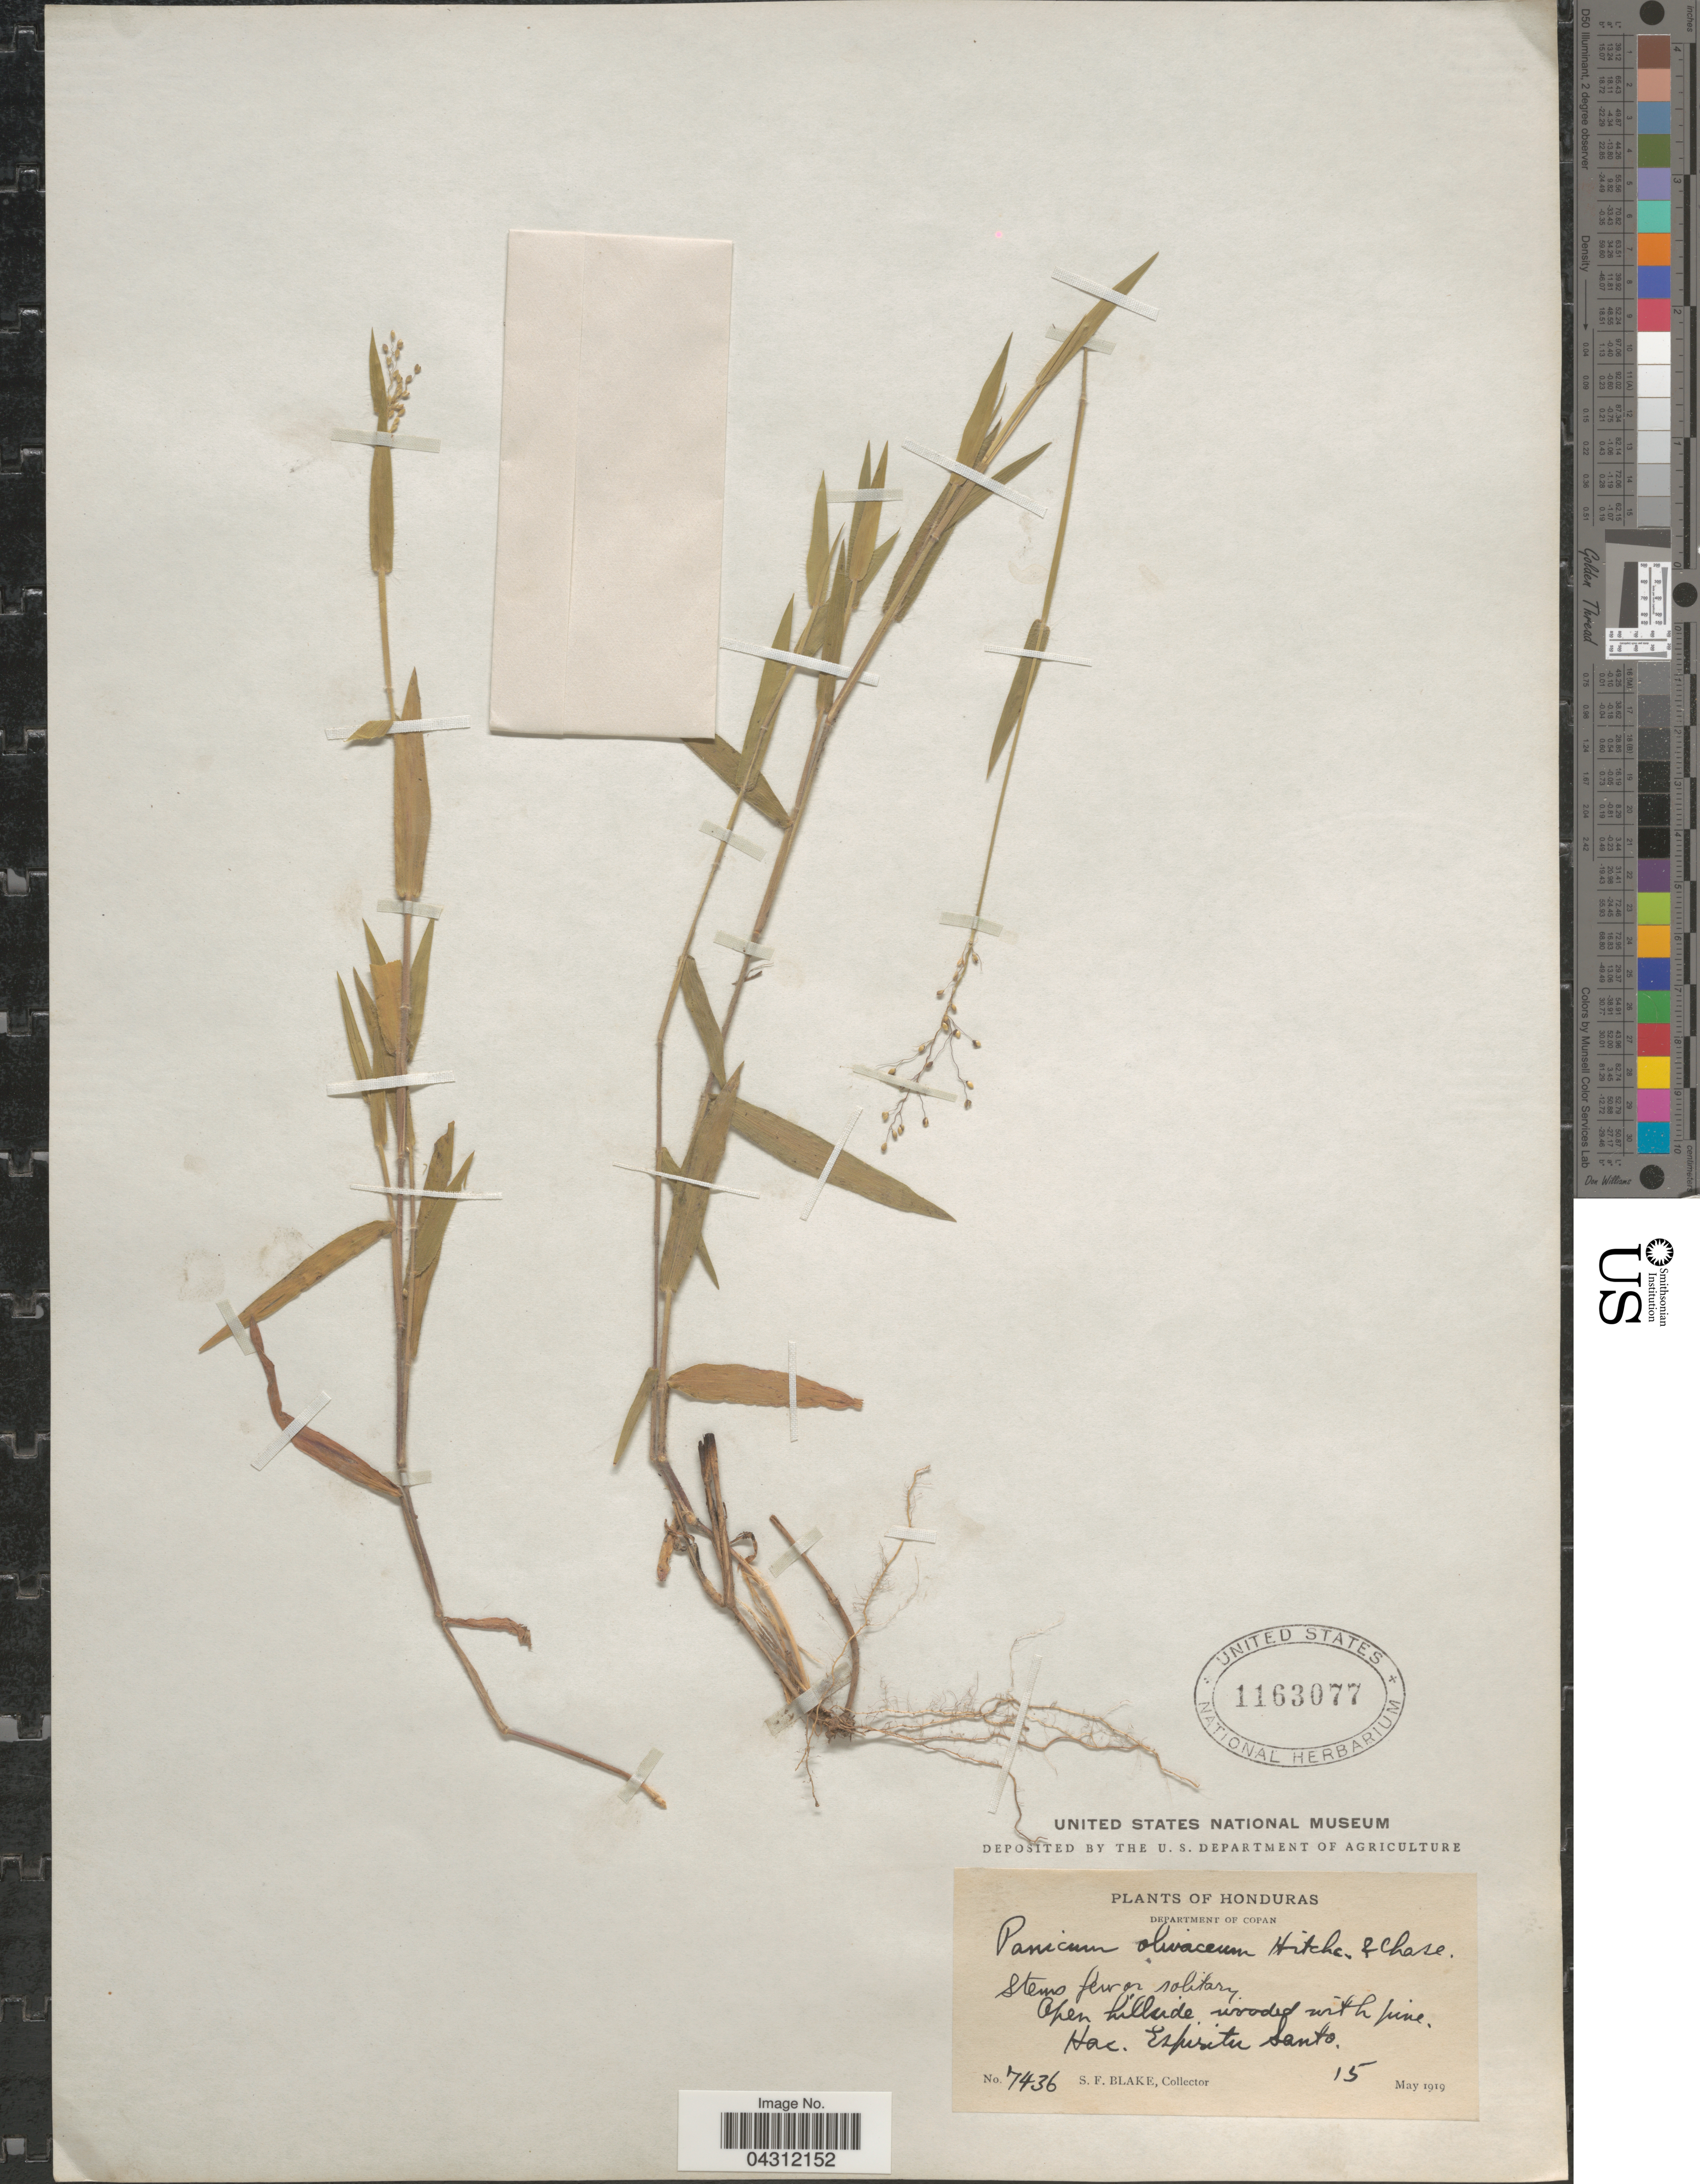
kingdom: Plantae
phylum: Tracheophyta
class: Liliopsida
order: Poales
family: Poaceae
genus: Dichanthelium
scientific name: Dichanthelium acuminatum var. acuminatum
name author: (Sw.) Gould & C.A. Clark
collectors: S. Blake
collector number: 7436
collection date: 1919-05-15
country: Honduras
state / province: Copan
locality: Department Of Copan. Espiritu Santo.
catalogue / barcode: US 1163077